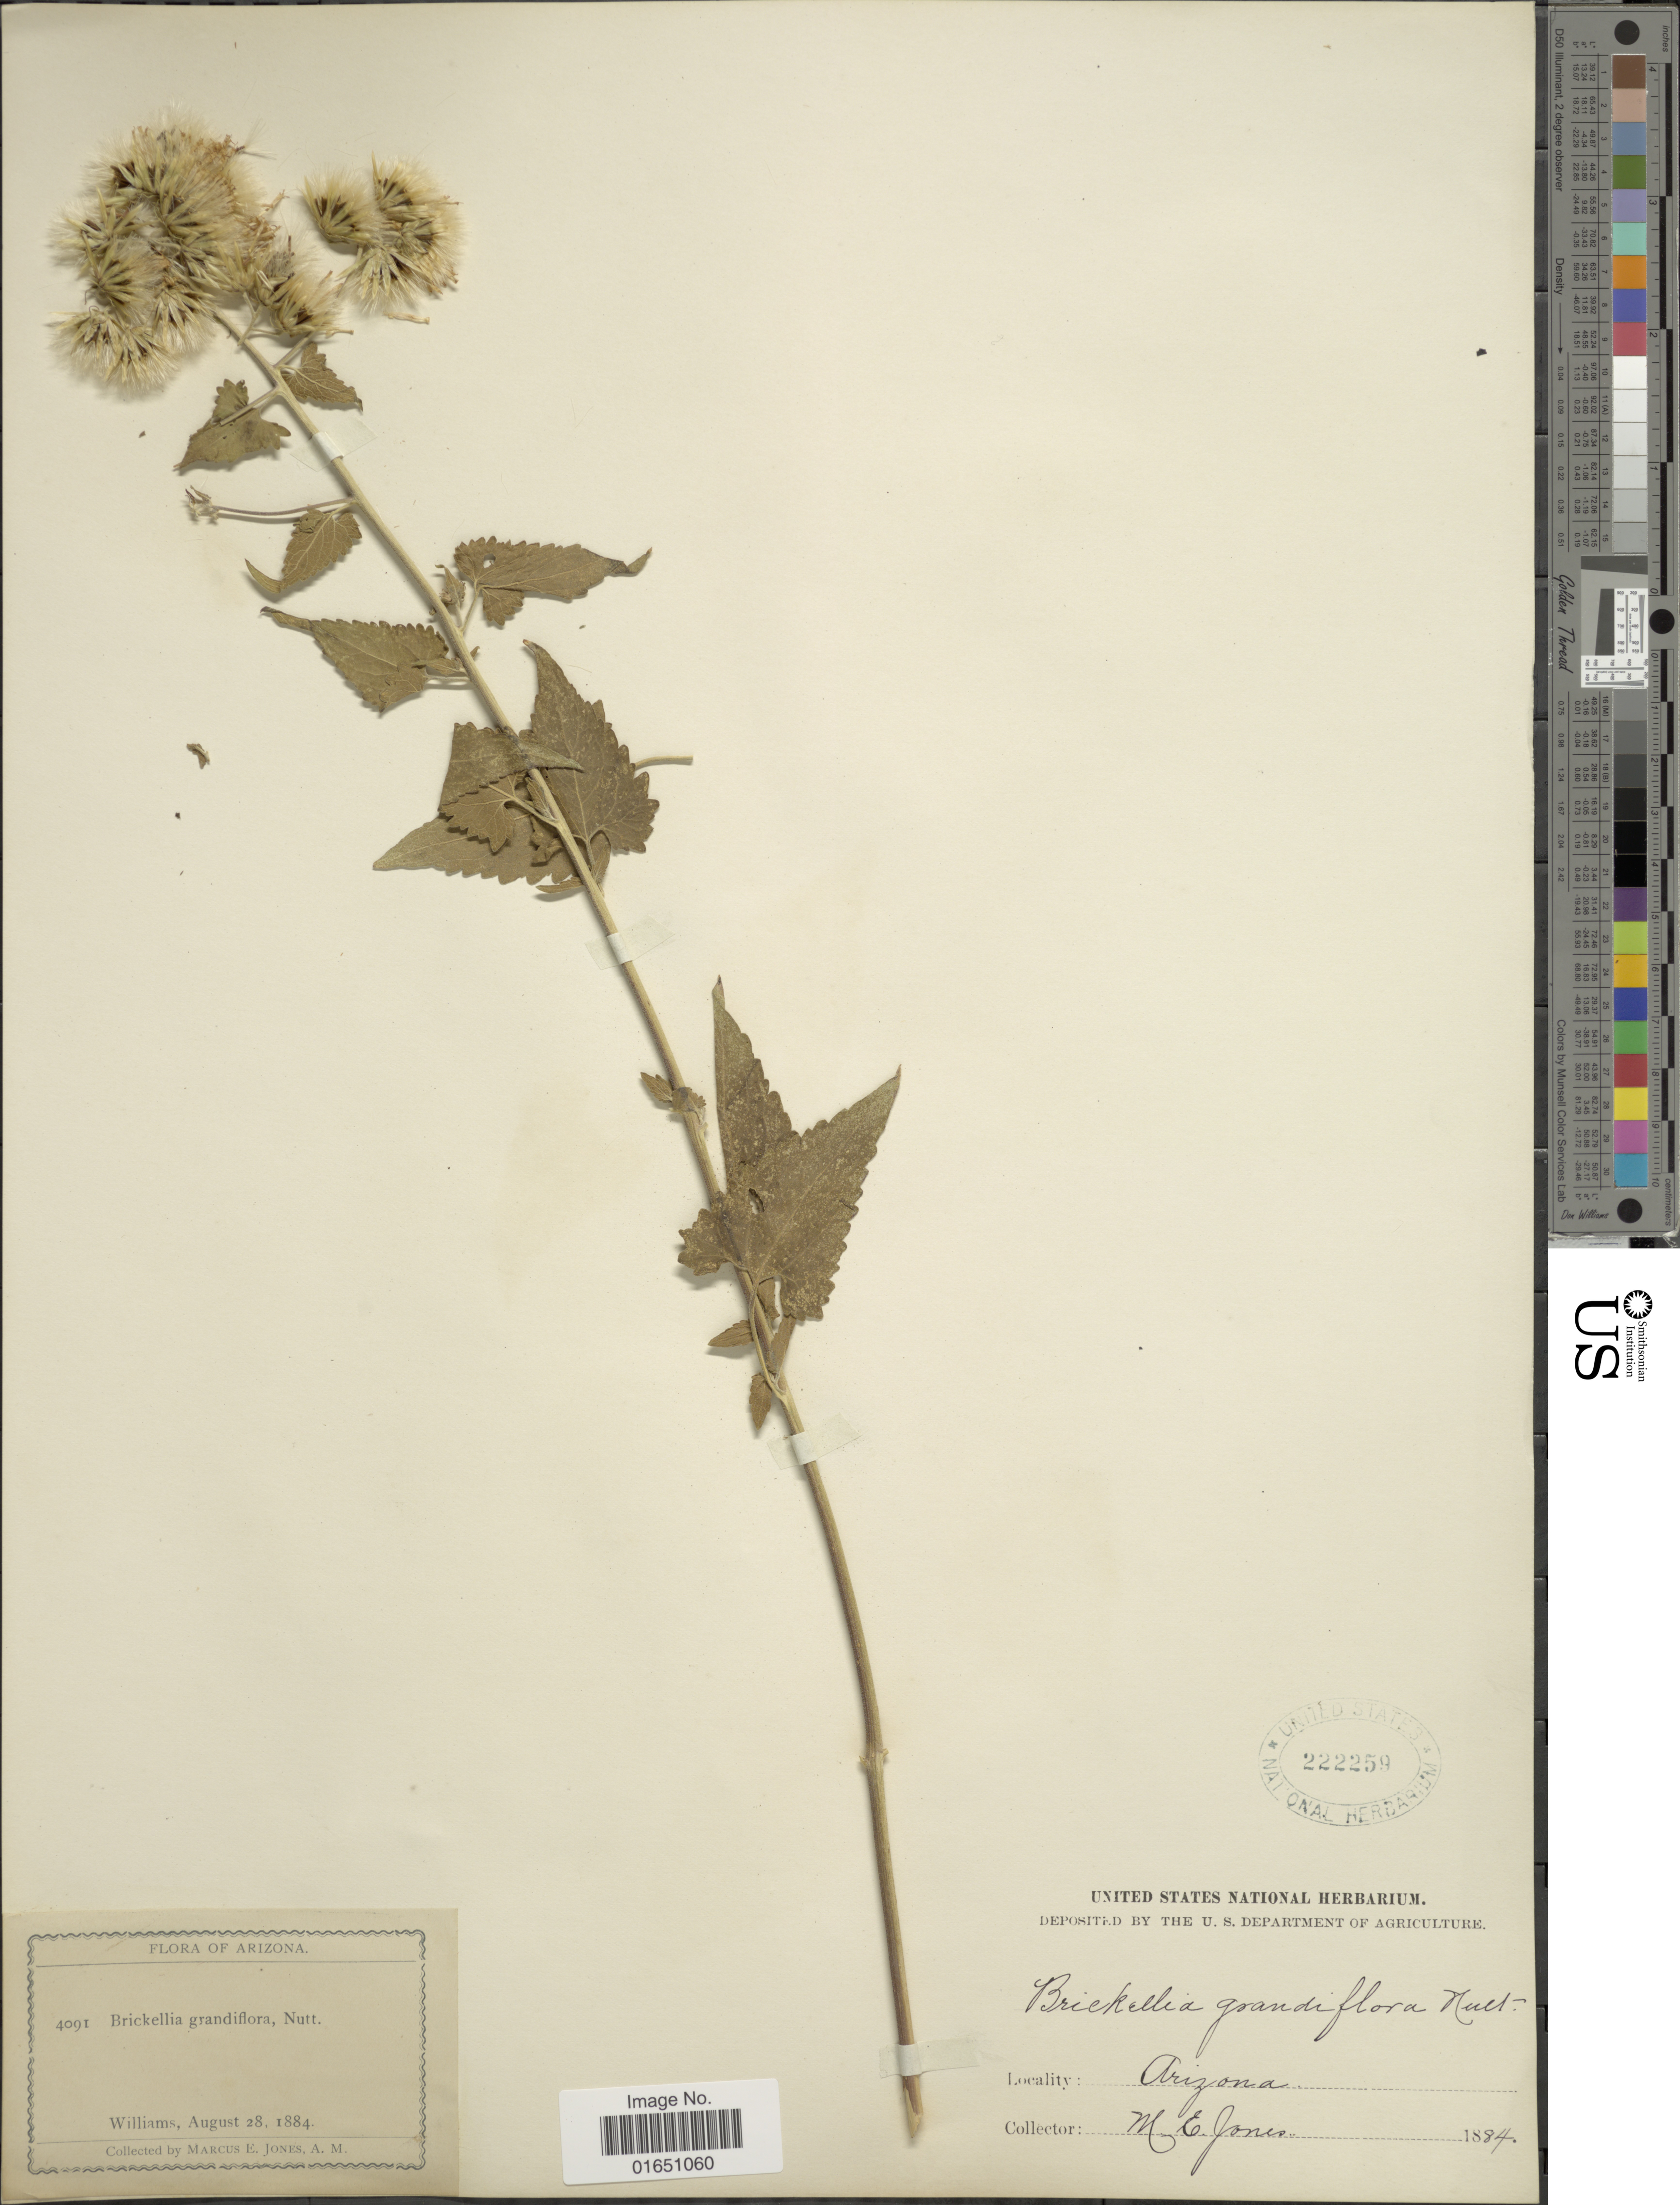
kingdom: Plantae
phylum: Tracheophyta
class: Magnoliopsida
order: Asterales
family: Asteraceae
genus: Brickellia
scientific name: Brickellia grandiflora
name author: (Hook.) Nutt.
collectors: M. E. Jones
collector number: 4091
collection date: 1884-08-28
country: United States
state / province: Arizona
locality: Williams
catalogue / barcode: US 222259